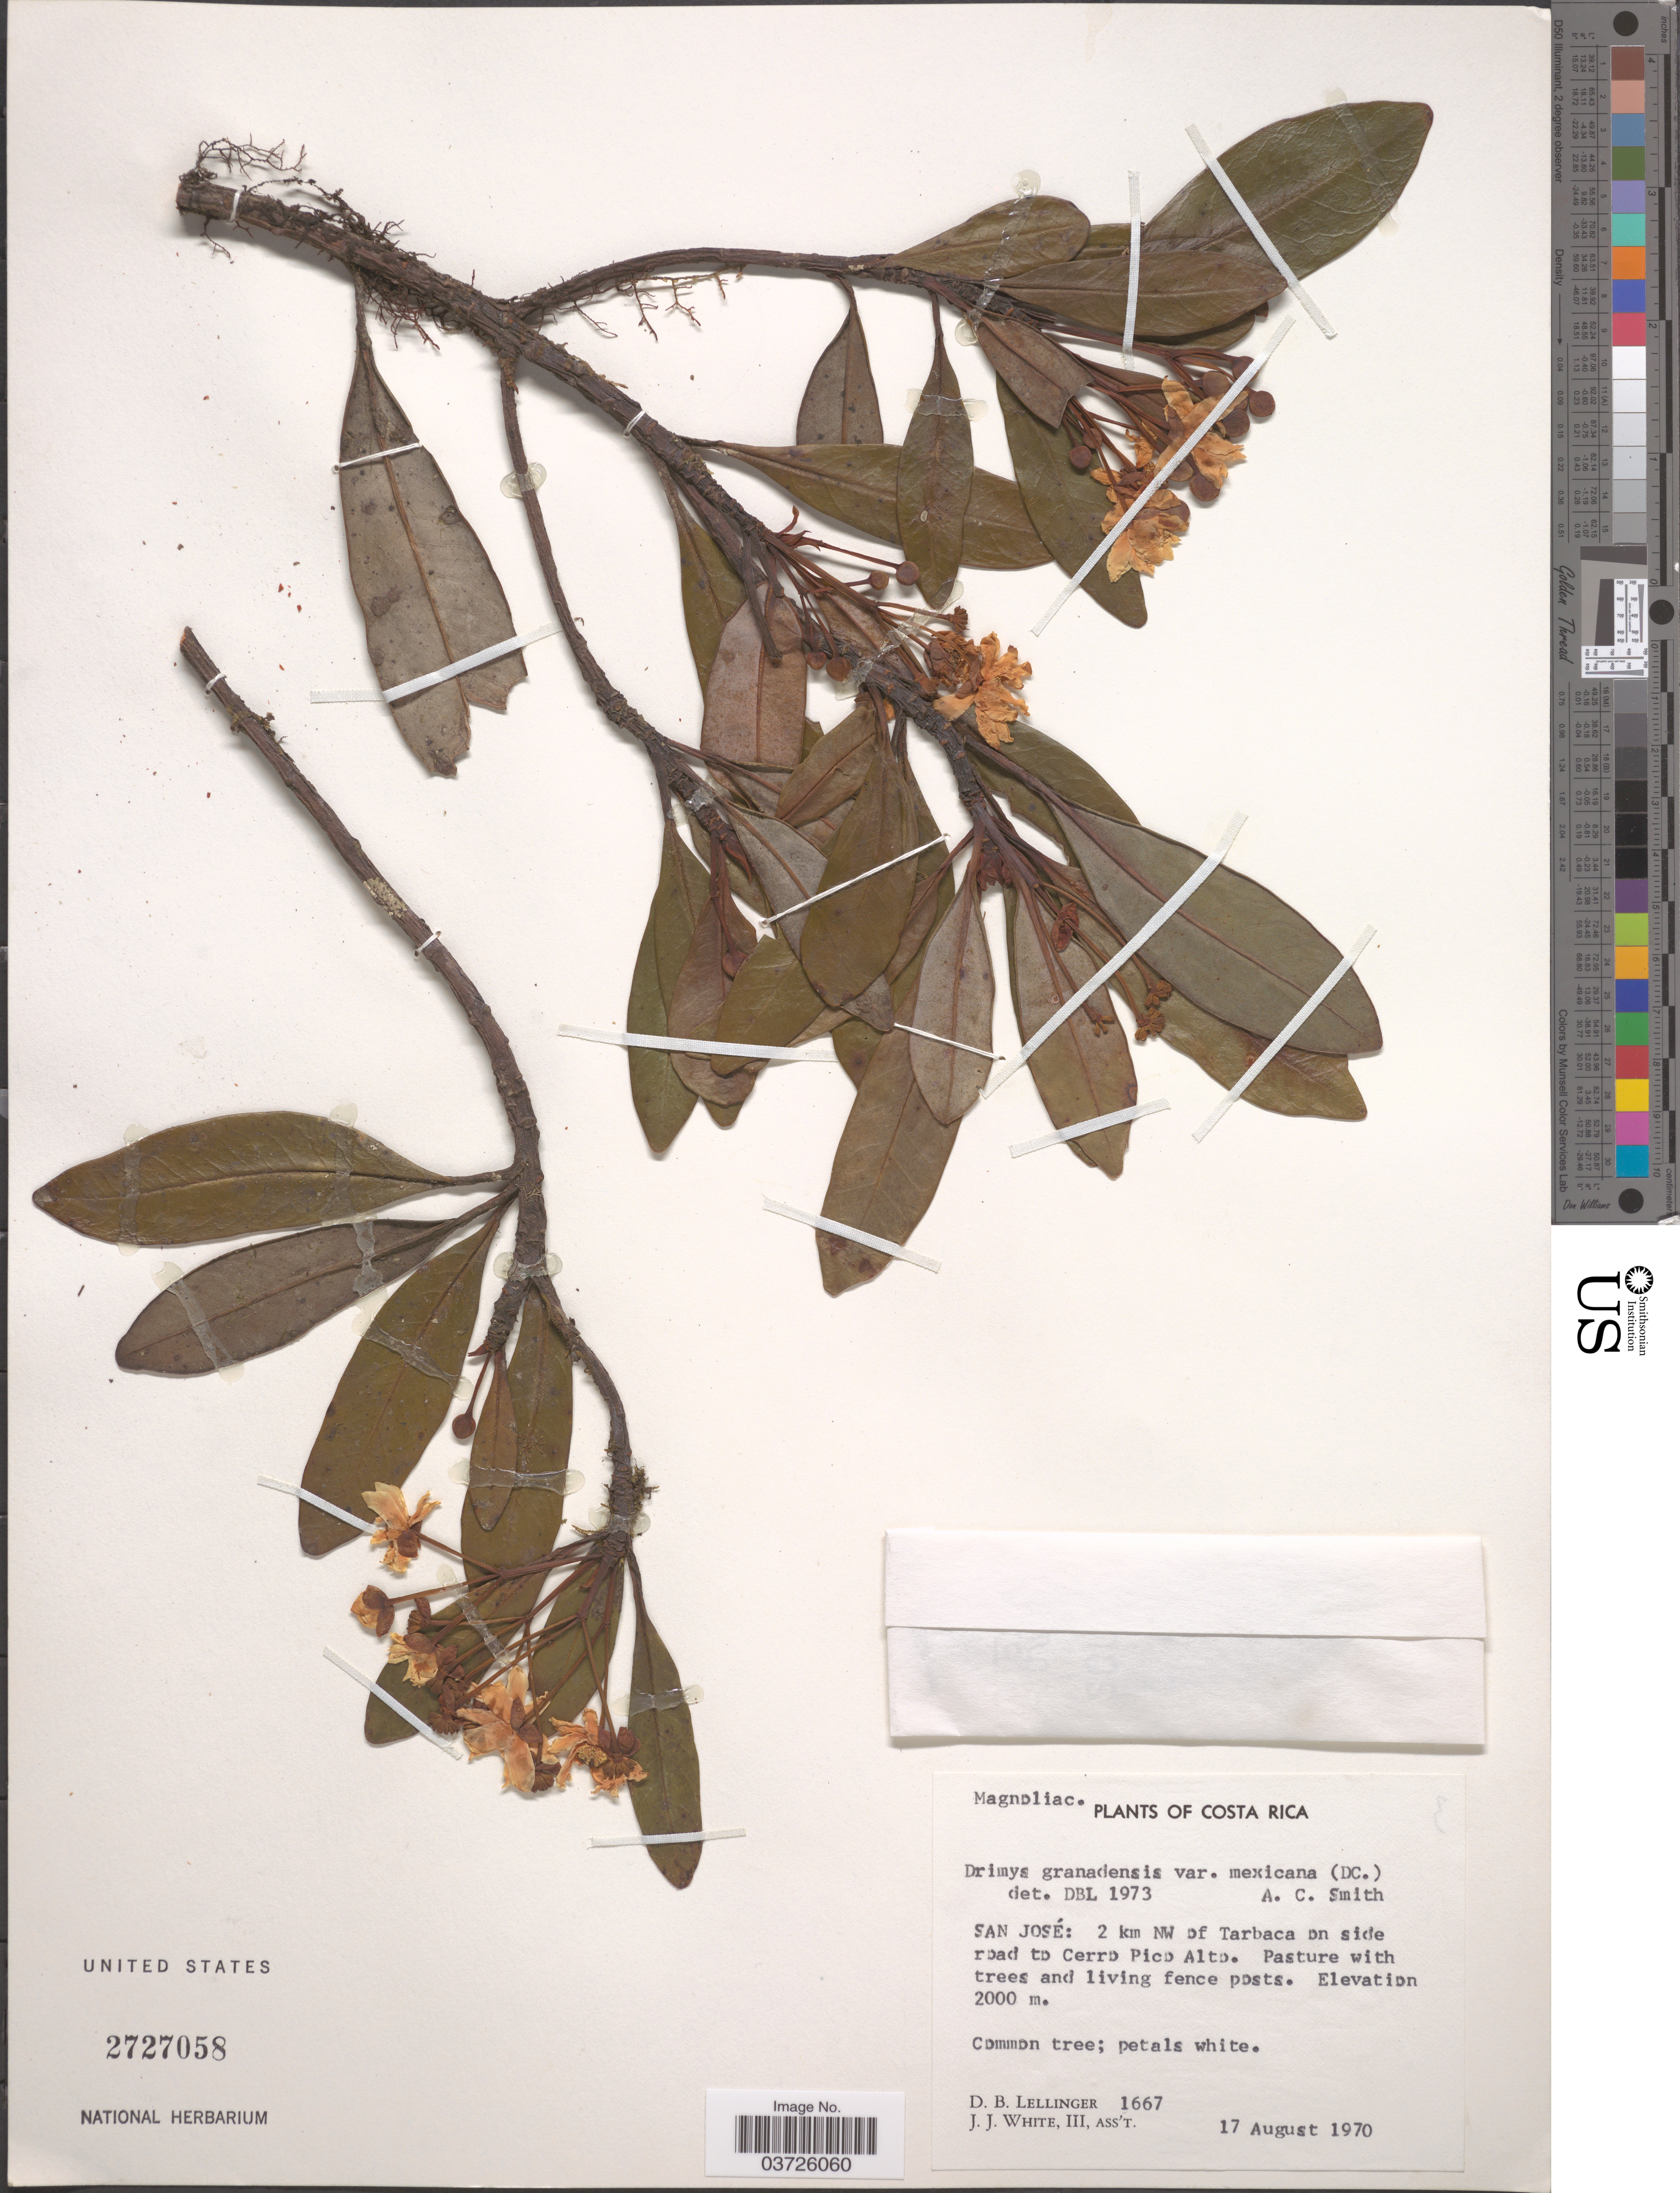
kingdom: Plantae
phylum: Tracheophyta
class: Magnoliopsida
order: Canellales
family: Winteraceae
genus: Drimys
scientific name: Drimys granadensis var. mexicana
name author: L. f.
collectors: D. B. Lellinger & J. J. White III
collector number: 1667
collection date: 1970-08-17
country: Costa Rica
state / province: San José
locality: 2 km NW of Tarbaca on side road to Cerro Pico Alto.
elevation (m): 2000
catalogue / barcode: US 2727058